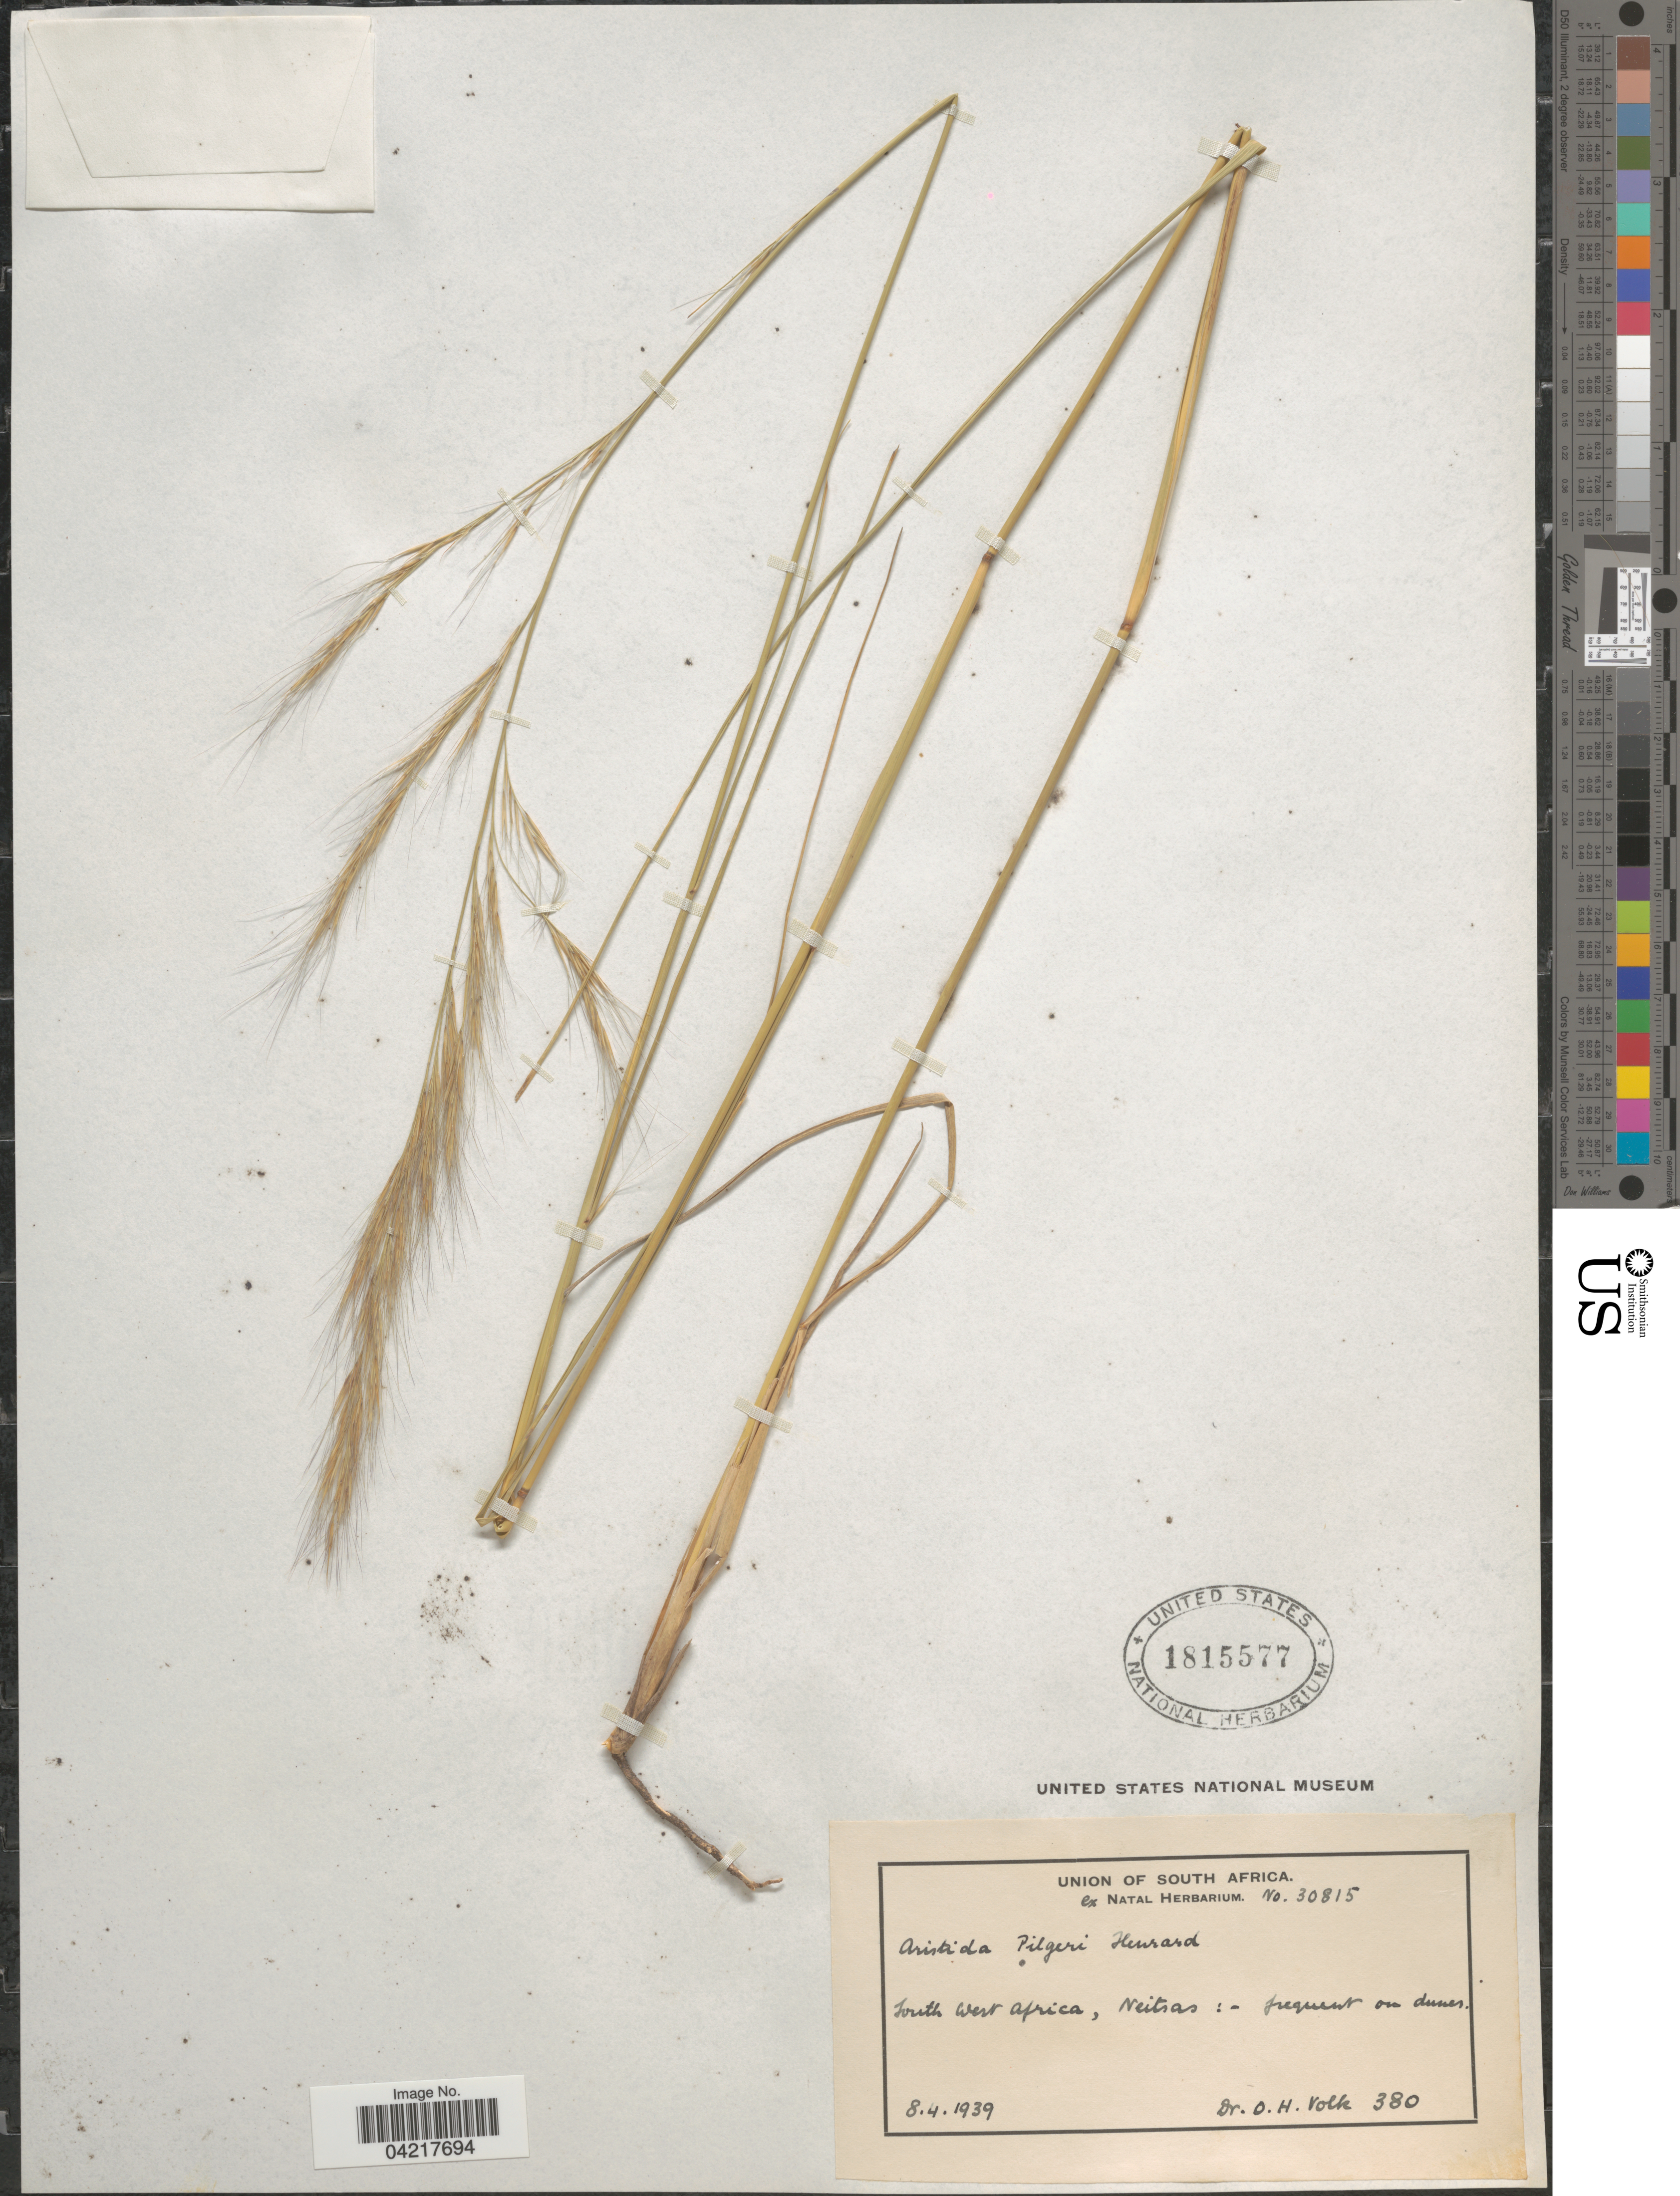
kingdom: Plantae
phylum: Tracheophyta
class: Liliopsida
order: Poales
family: Poaceae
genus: Aristida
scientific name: Aristida pilgeri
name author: Henr.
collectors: O. Volk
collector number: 380/30815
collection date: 1939-04-08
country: Namibia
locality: Union of South Africa. South West Africa, Neitsas: frequent on dunes.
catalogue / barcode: US 1815577